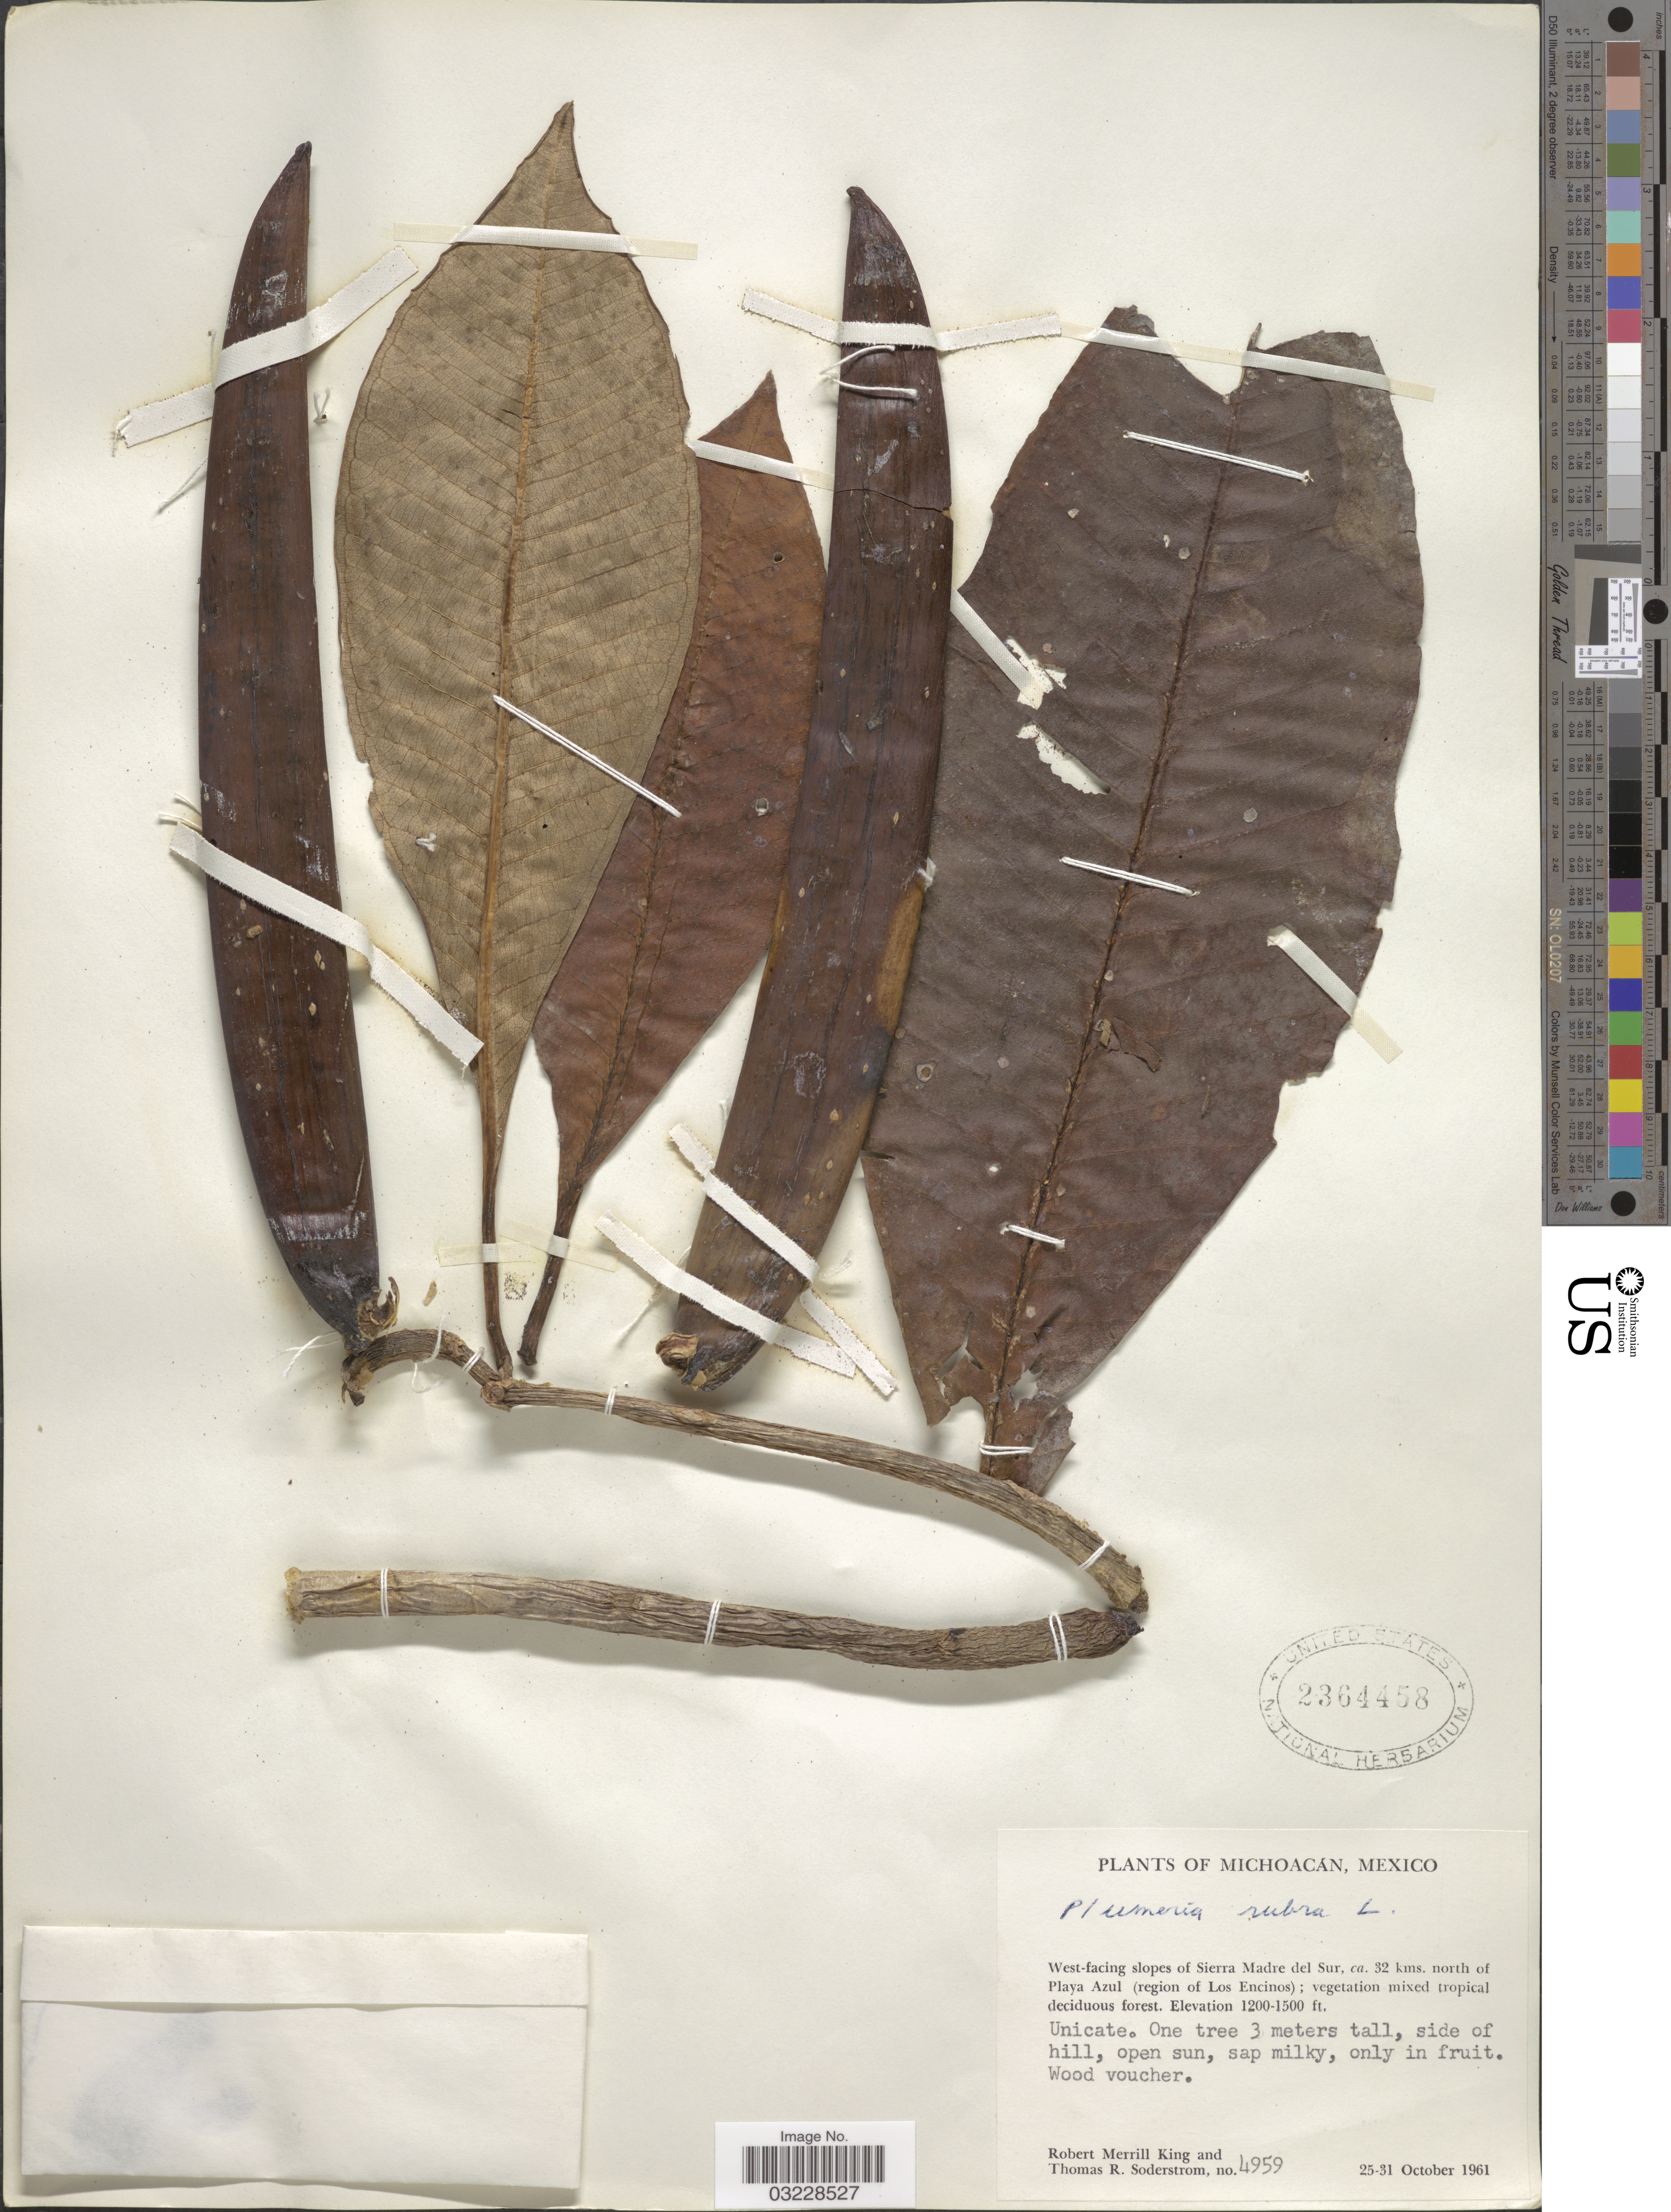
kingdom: Plantae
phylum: Tracheophyta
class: Magnoliopsida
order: Gentianales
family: Apocynaceae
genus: Plumeria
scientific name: Plumeria rubra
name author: L.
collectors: R. M. King & T. R. Soderstrom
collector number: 4959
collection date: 1961-10-25/1961-10-31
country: Mexico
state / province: Michoacán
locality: West-facing slopes of Sierra Madre del Sur, ca. 32 kms. north of Playa Azul (region of Los Encinos).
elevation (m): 366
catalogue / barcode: US 2364458